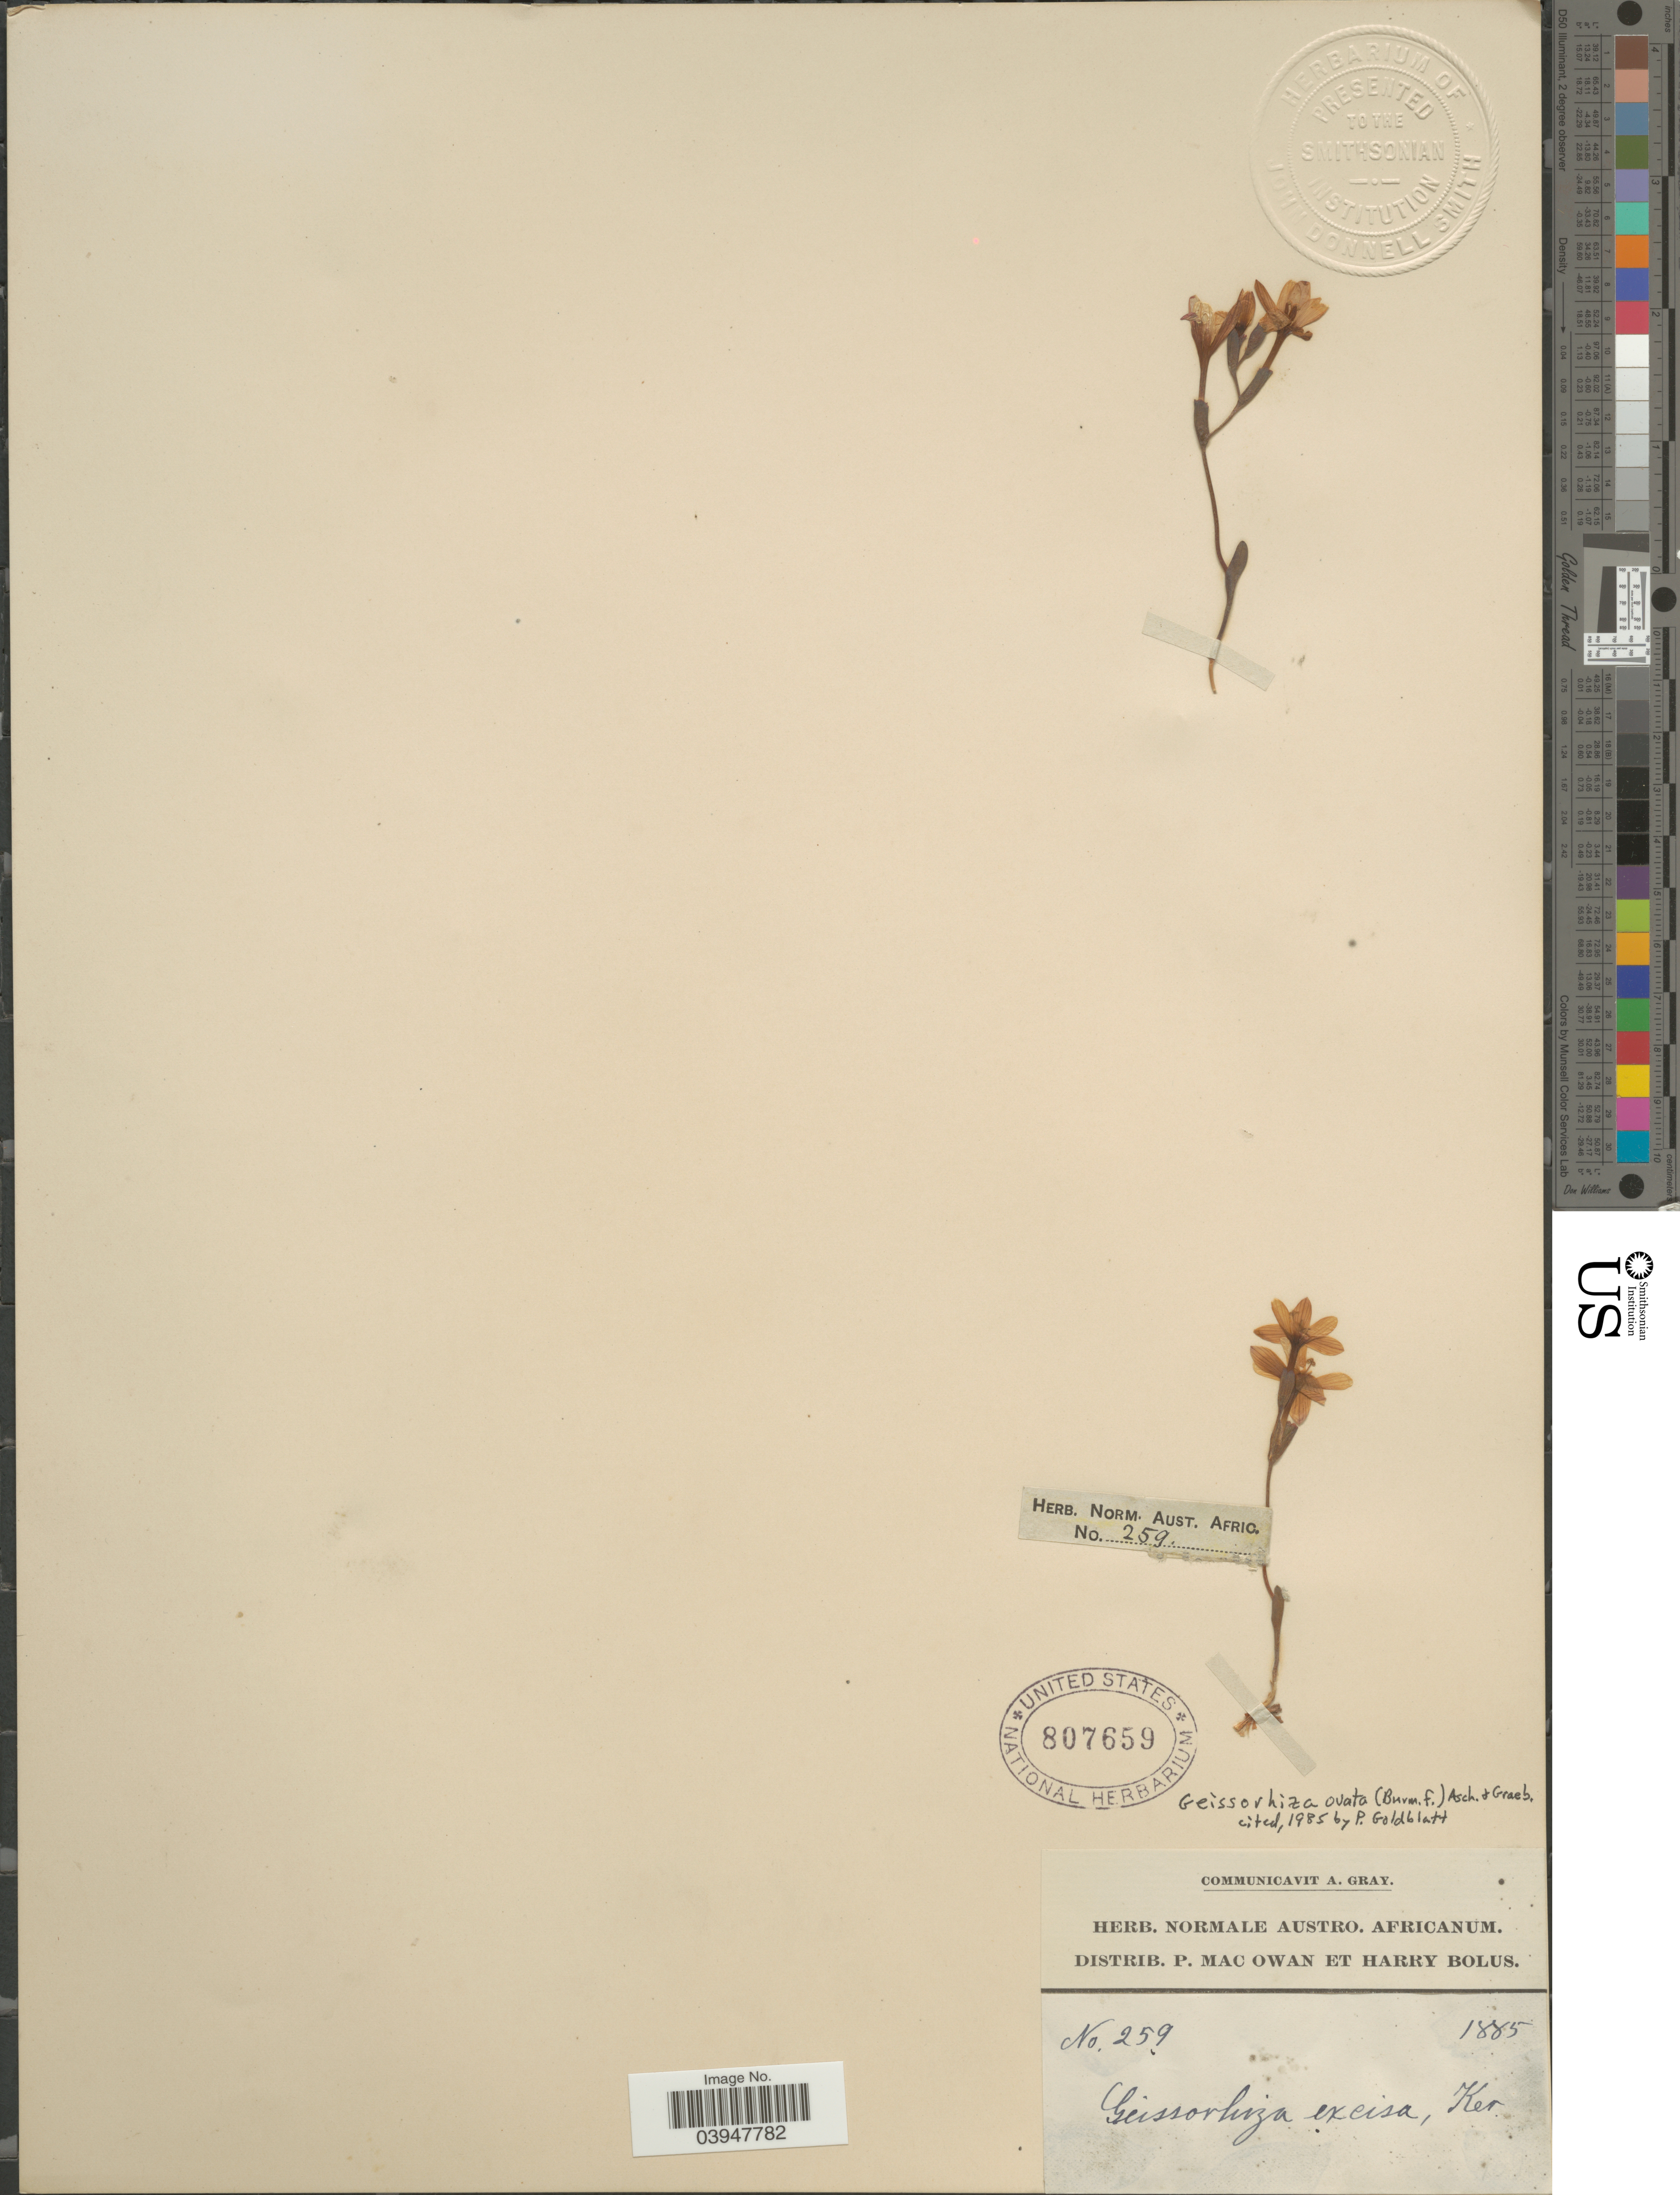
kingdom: Plantae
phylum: Tracheophyta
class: Liliopsida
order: Asparagales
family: Iridaceae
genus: Geissorhiza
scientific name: Geissorhiza ovata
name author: (Burm. f.) Asch. & Graebn.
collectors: P. MacOwan & H. Bolus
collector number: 259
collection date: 1885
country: South Africa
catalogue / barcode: US 807659